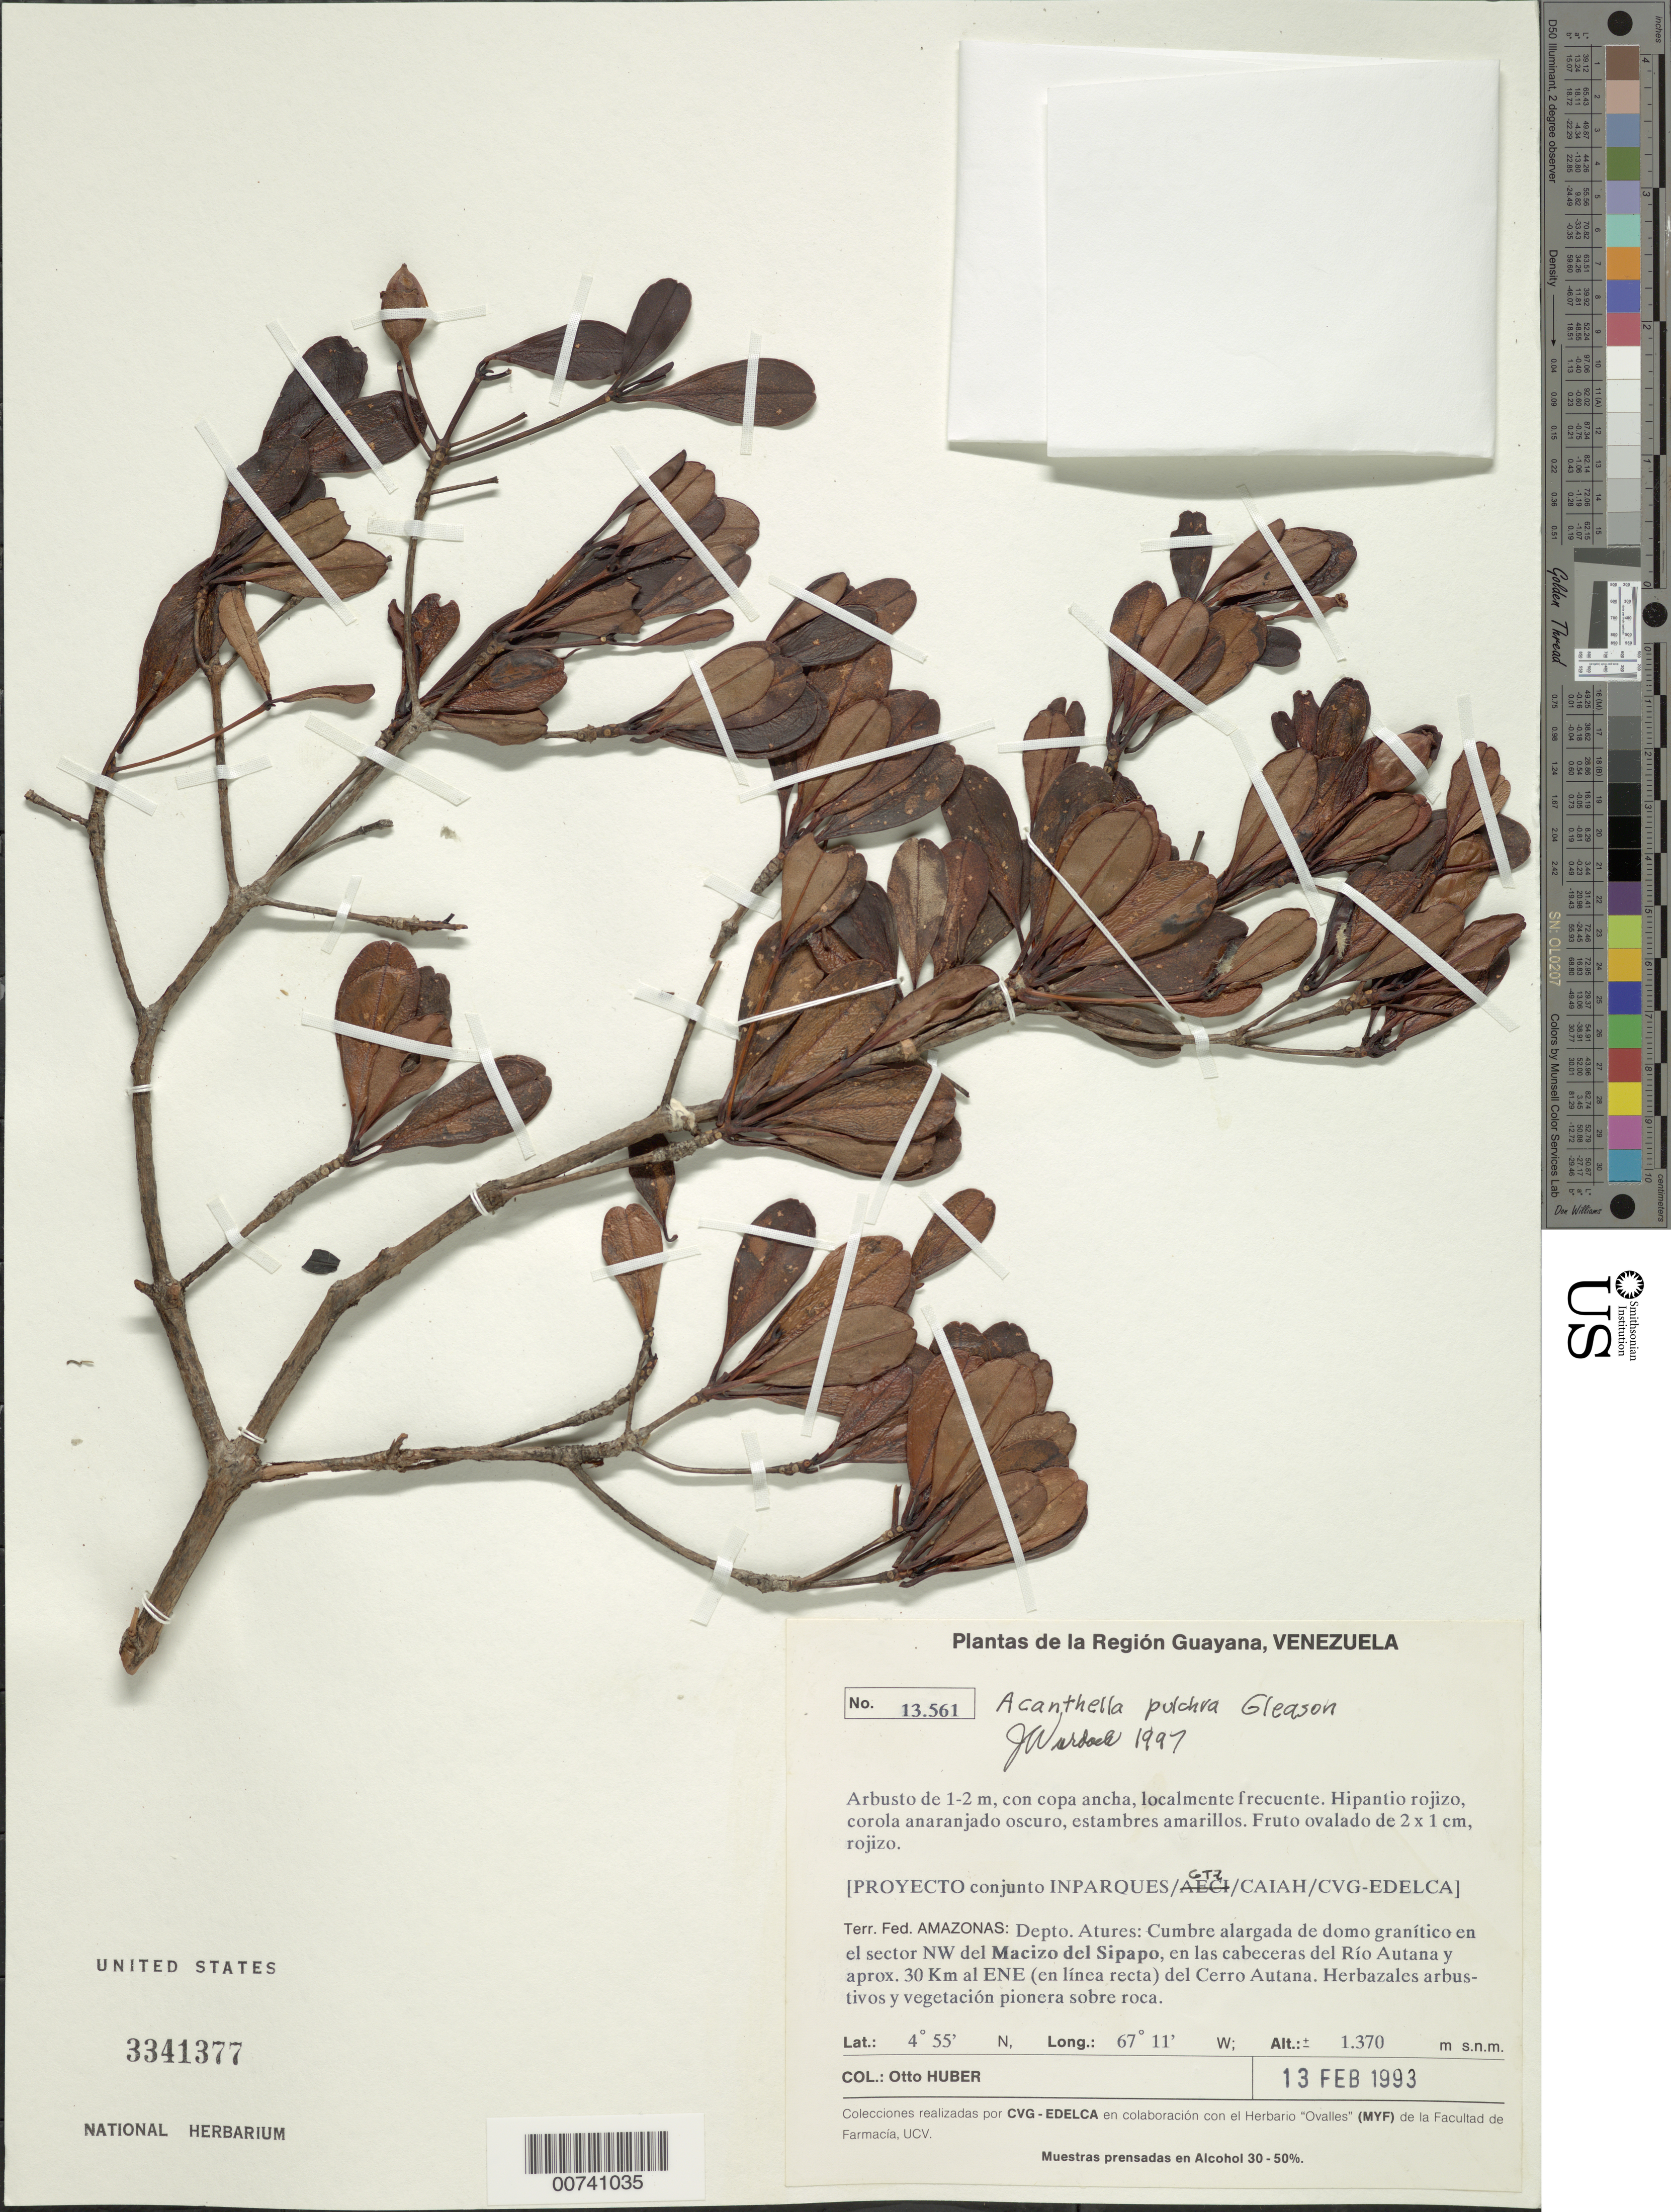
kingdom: Plantae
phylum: Tracheophyta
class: Magnoliopsida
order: Myrtales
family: Melastomataceae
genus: Acanthella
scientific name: Acanthella pulchra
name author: Gleason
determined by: Wurdack, John J., (US), US (UNITED STATES)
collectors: O. Huber & N. Dezzeo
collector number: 13561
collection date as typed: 13-Feb-93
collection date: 1993-02-13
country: Venezuela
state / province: Amazonas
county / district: Atures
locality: Macizo del Sipapo, NW del, en las cabeceras del Río Autana y aprox. 30 km al ENE (en línea recta) del Cerro Autana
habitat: Herbazales arbustivos y vegetación pionera sobre roca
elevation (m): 1370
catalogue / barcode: US 3341377